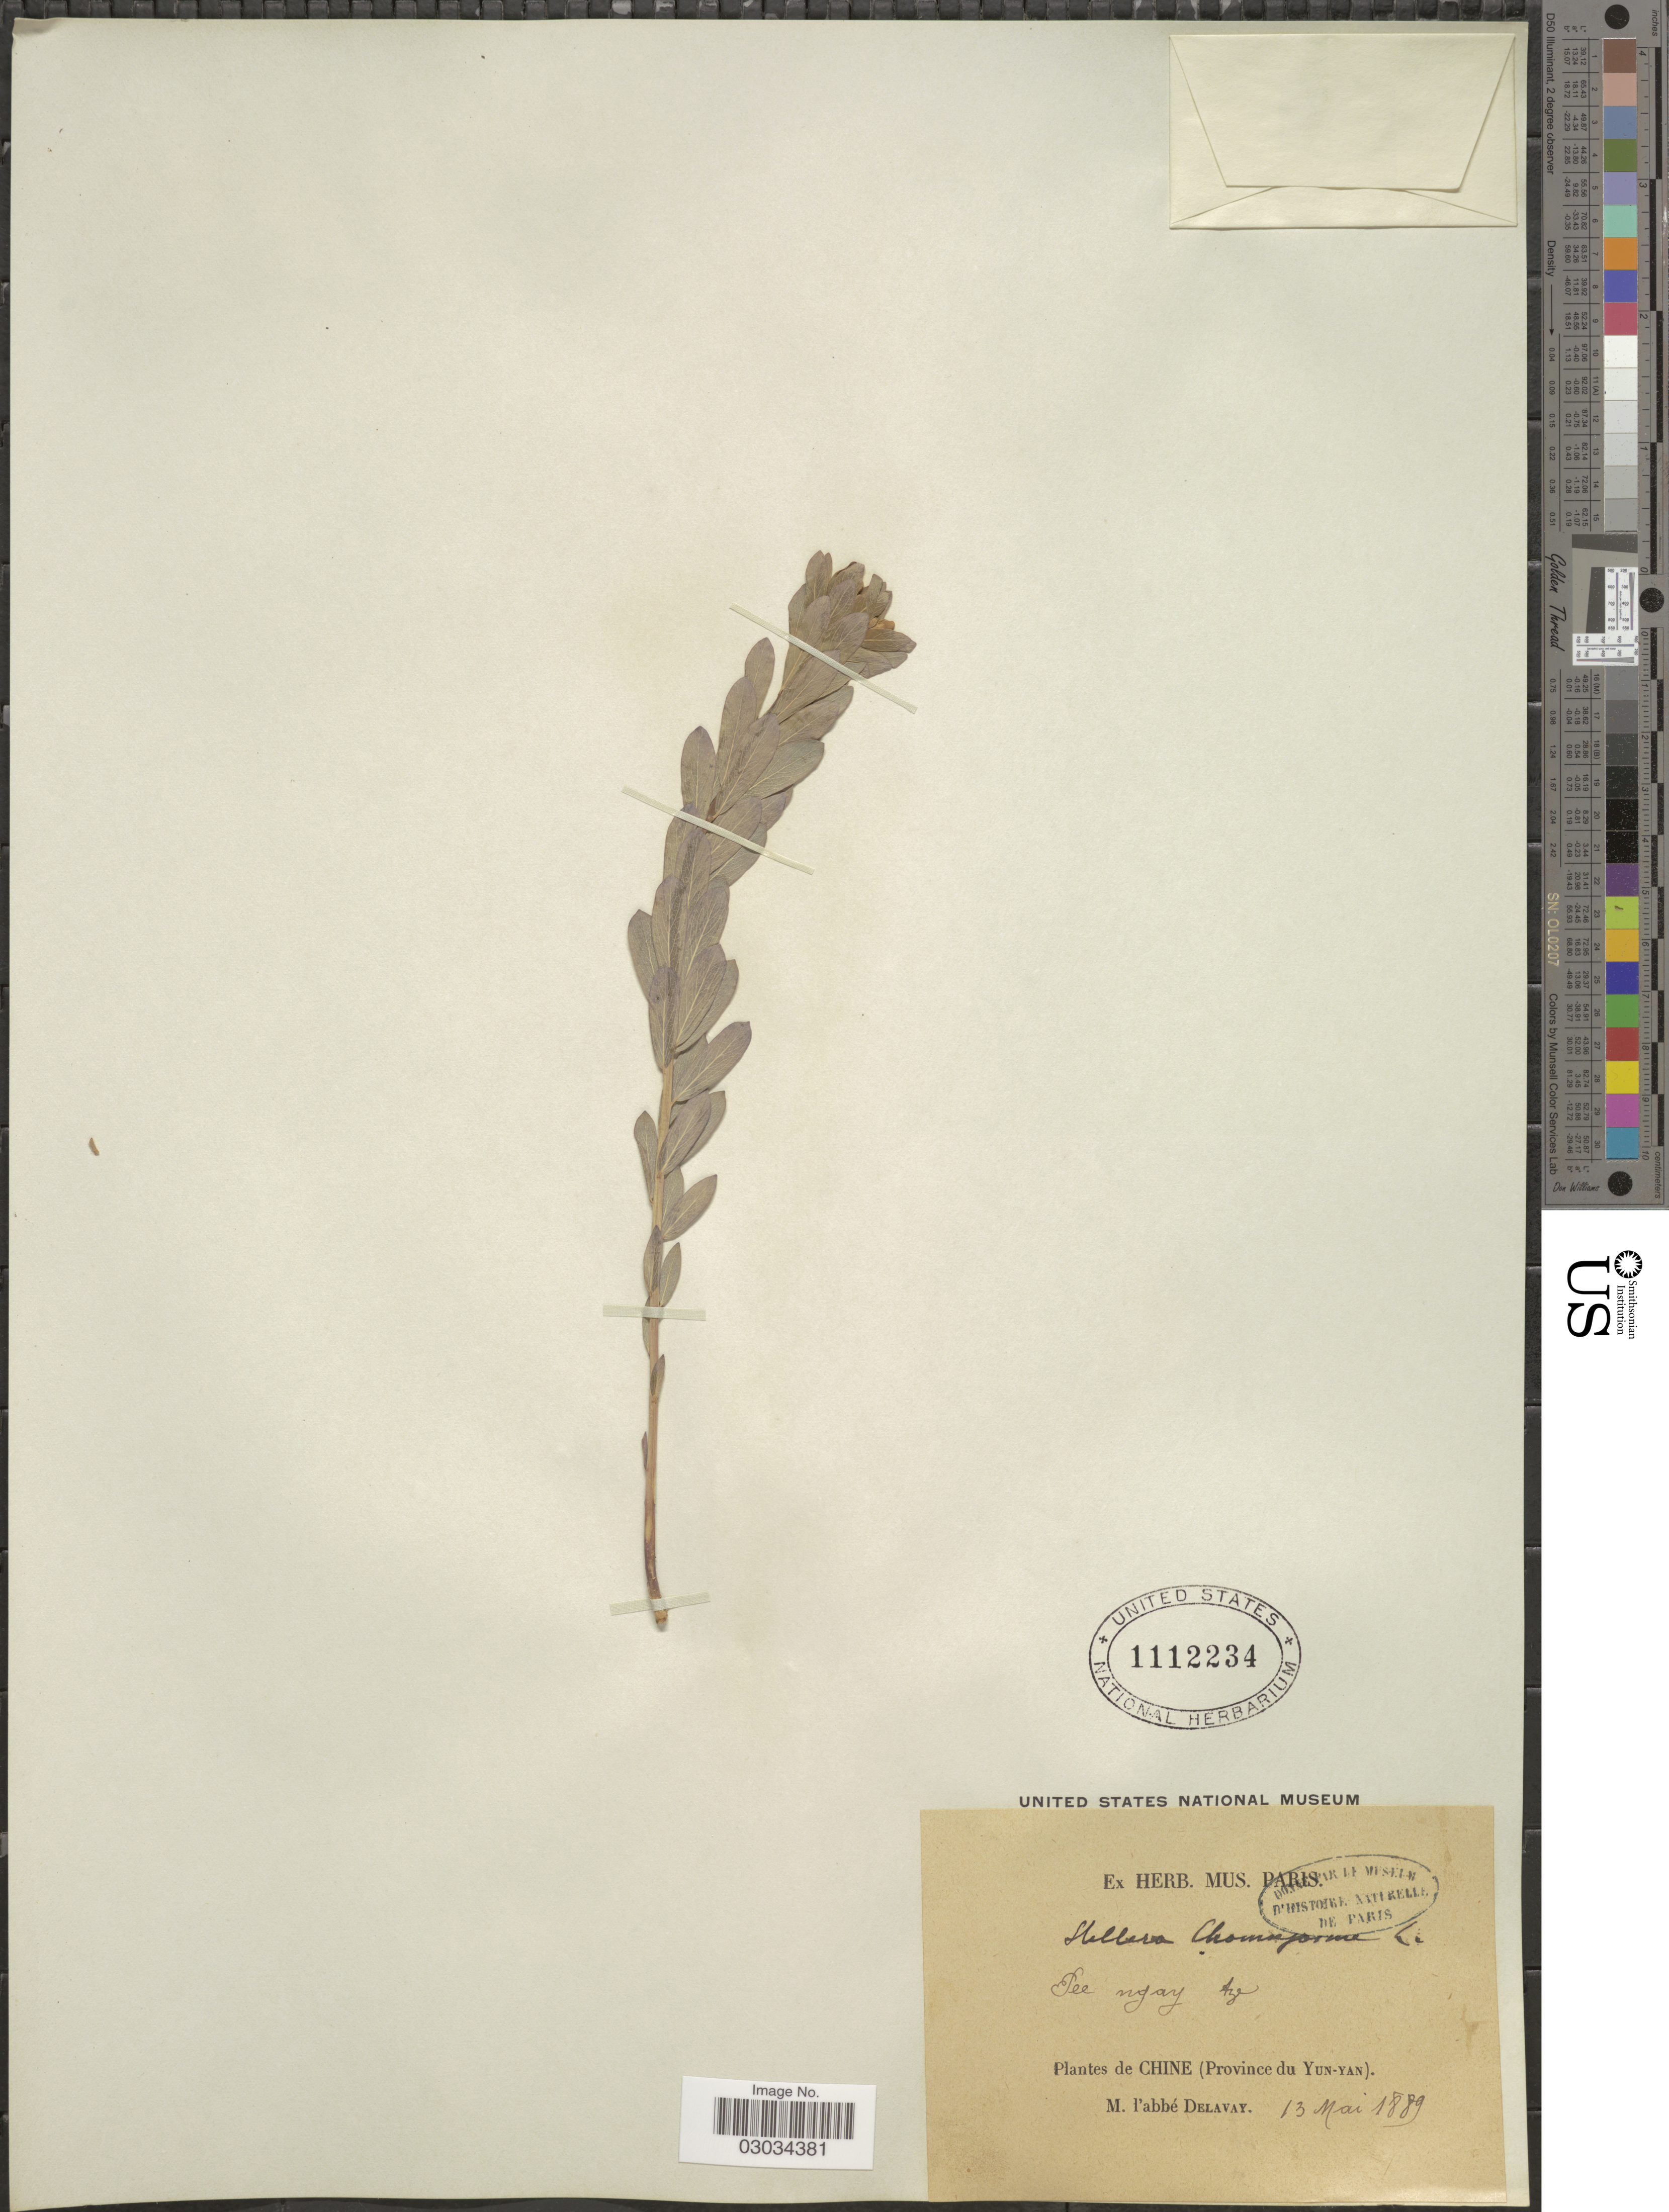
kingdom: Plantae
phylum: Tracheophyta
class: Magnoliopsida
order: Malvales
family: Thymelaeaceae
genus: Stellera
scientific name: Stellera chamaejasme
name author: L.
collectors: P. Delavay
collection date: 1889-05-13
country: China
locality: Chine (Province du Yun-Yan).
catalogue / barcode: US 1112234